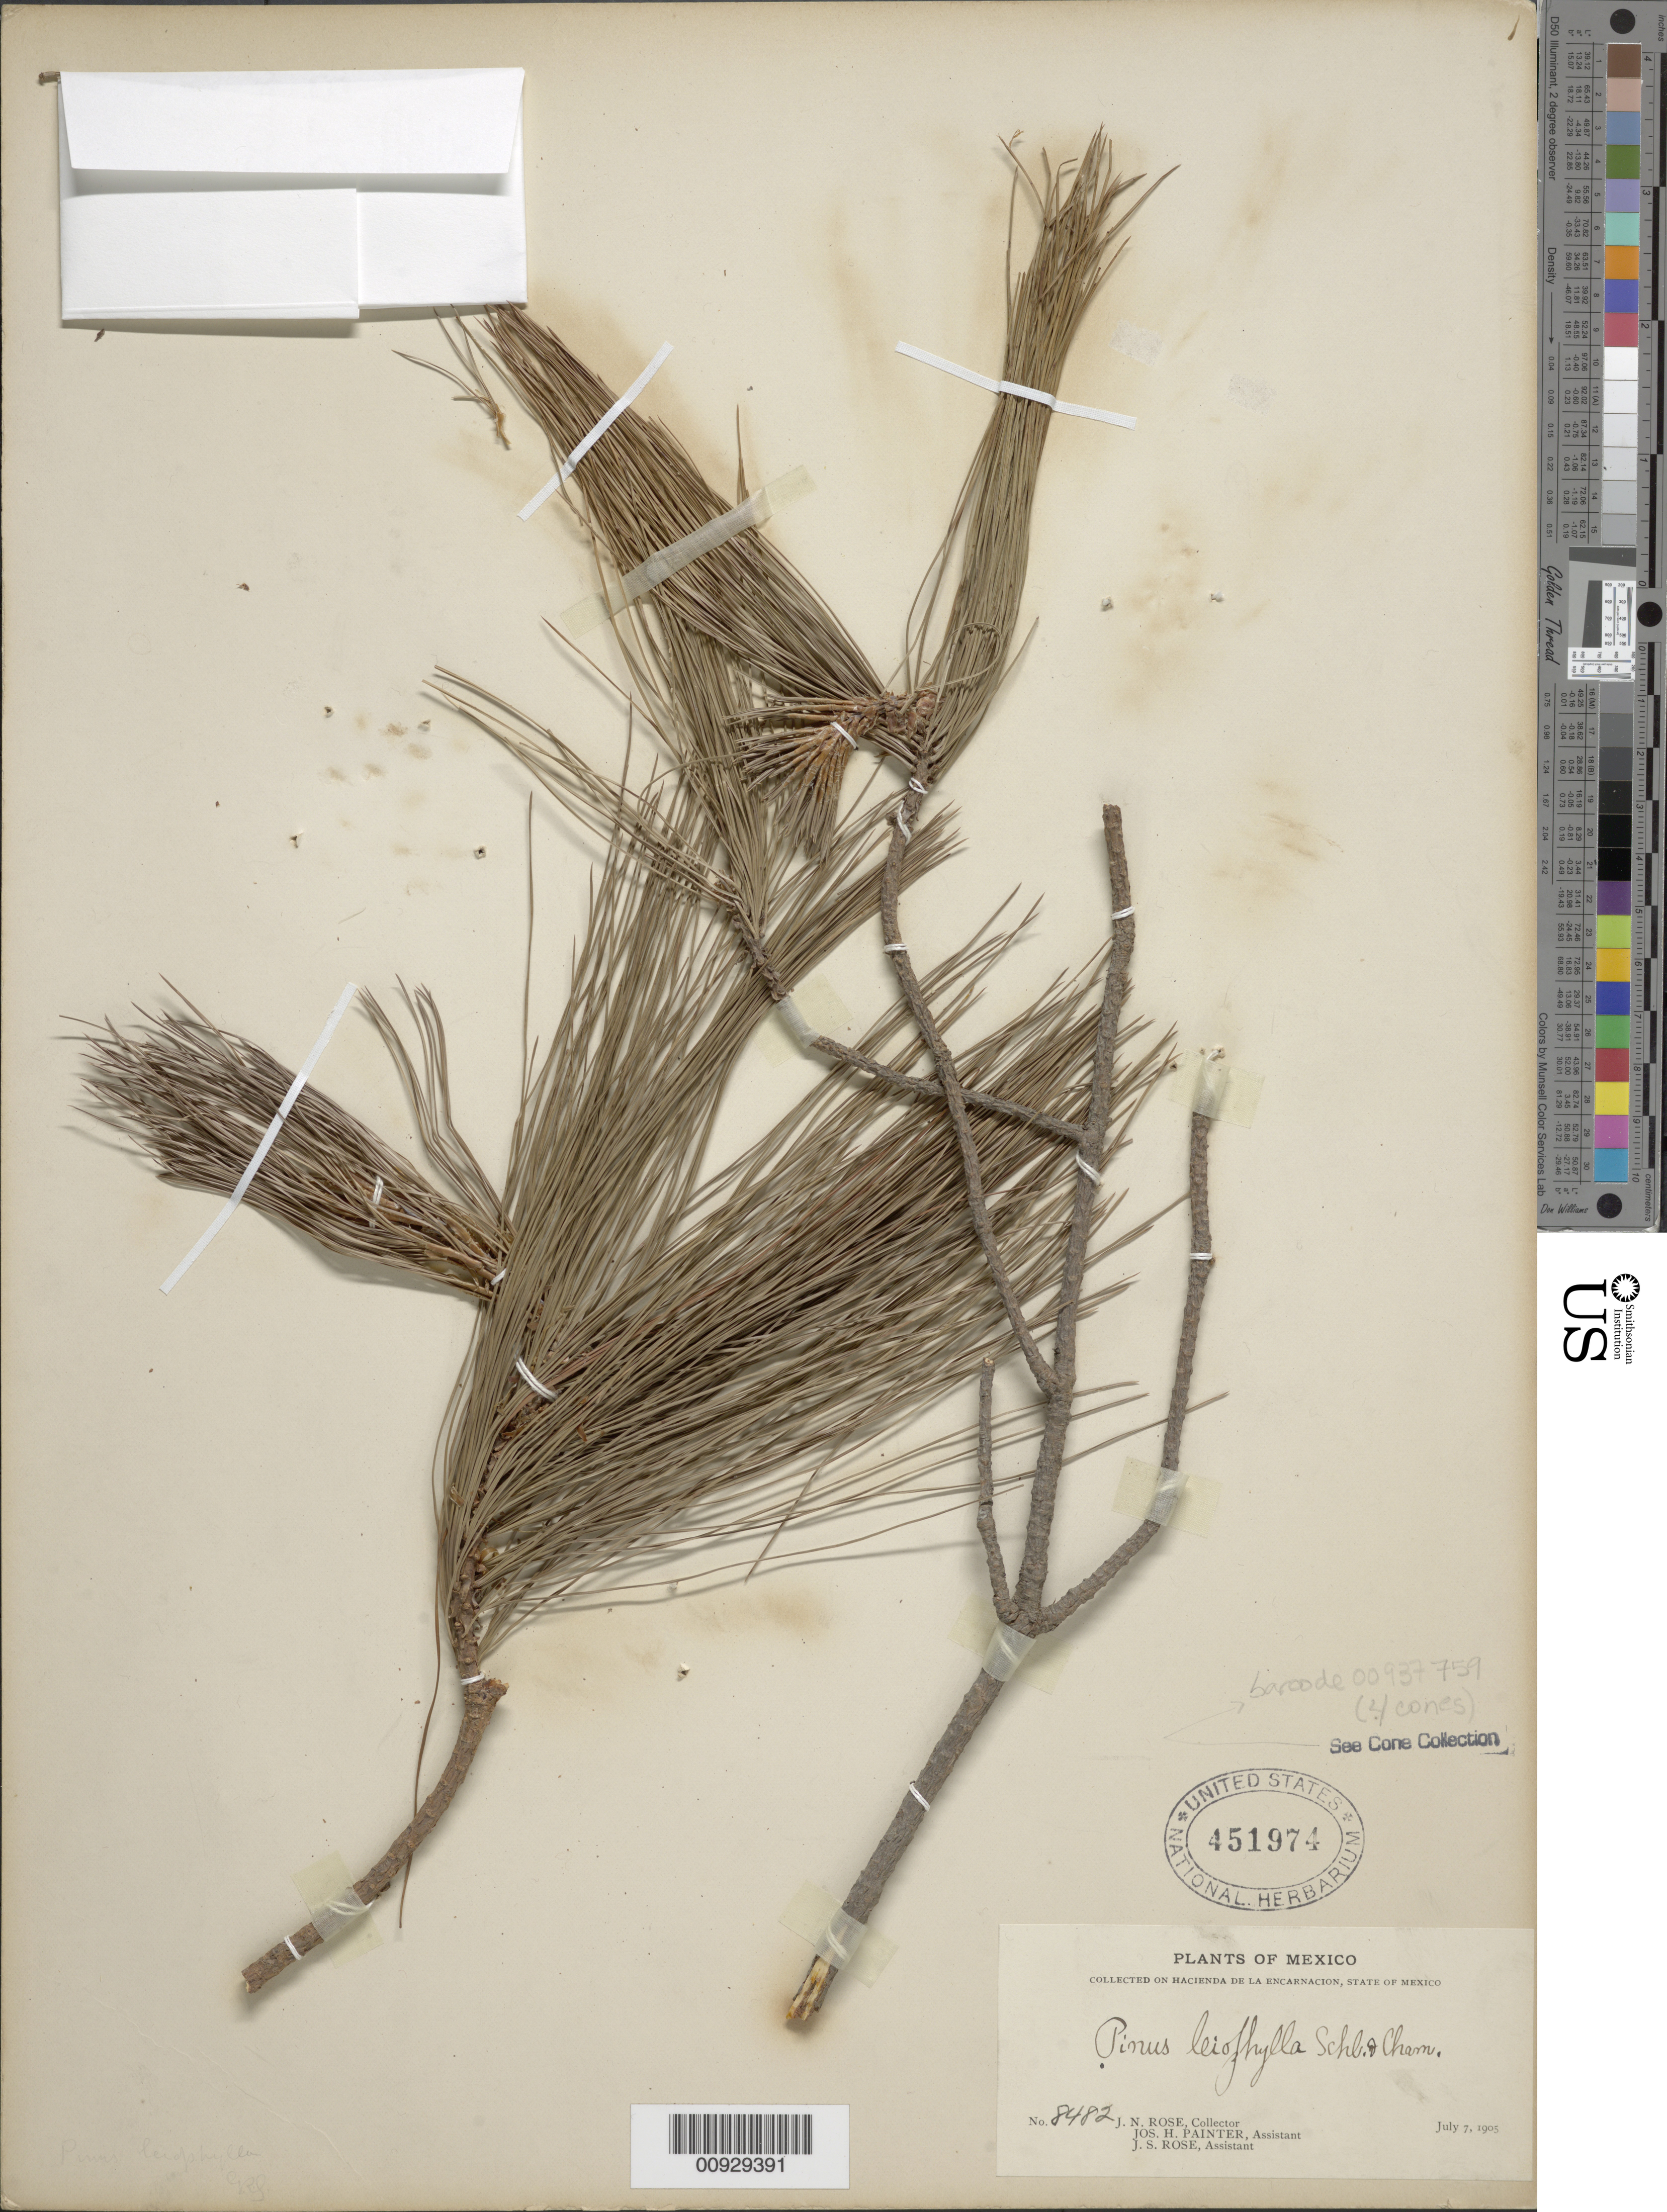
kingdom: Plantae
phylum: Tracheophyta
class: Pinopsida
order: Pinales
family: Pinaceae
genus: Pinus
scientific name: Pinus leiophylla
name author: Schiede ex Schltdl. & Cham.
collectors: J. N. Rose, J. H. Painter & J. S. Rose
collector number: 8482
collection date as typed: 07 Jul 1905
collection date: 1905-07-07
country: Mexico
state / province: México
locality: Hacienda de la Encarnación.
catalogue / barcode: US 451974